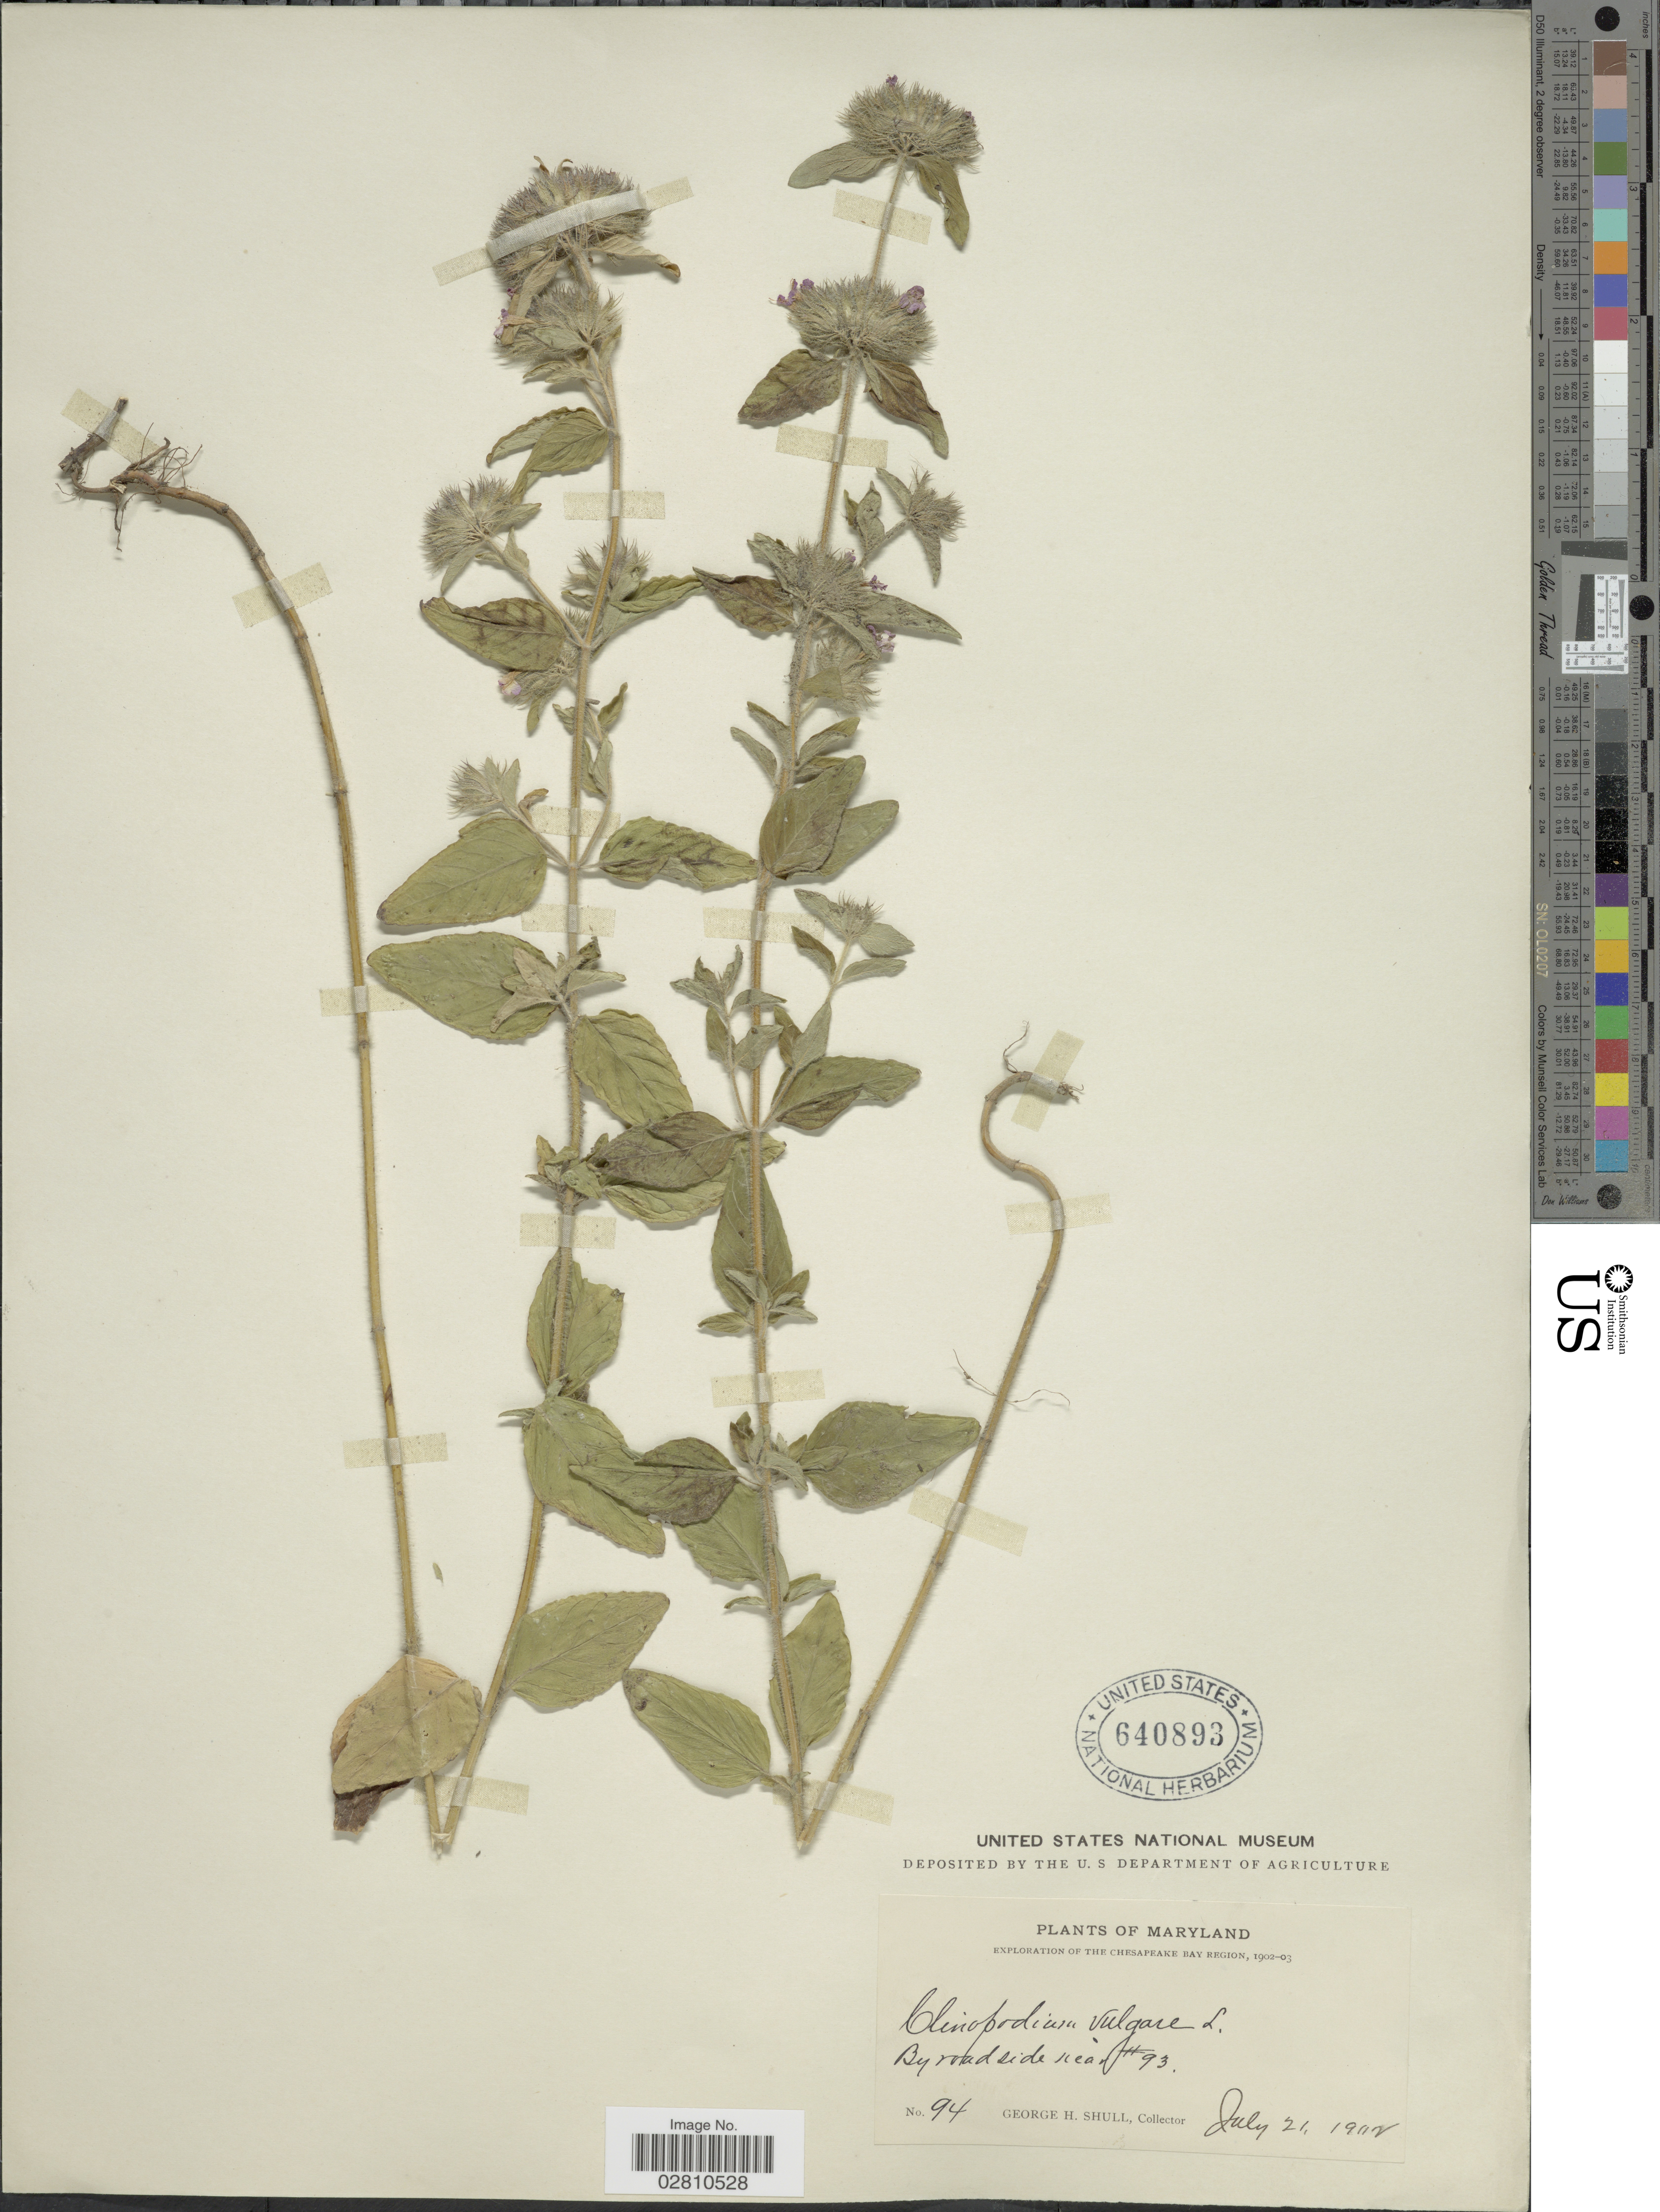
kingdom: Plantae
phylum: Tracheophyta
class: Magnoliopsida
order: Lamiales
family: Lamiaceae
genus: Clinopodium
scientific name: Clinopodium vulgare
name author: L.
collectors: G. H. Shull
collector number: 94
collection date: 1902-07-21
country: United States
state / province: Maryland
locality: Chesapeake Bay Region, by roadside near #93.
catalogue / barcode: US 640893